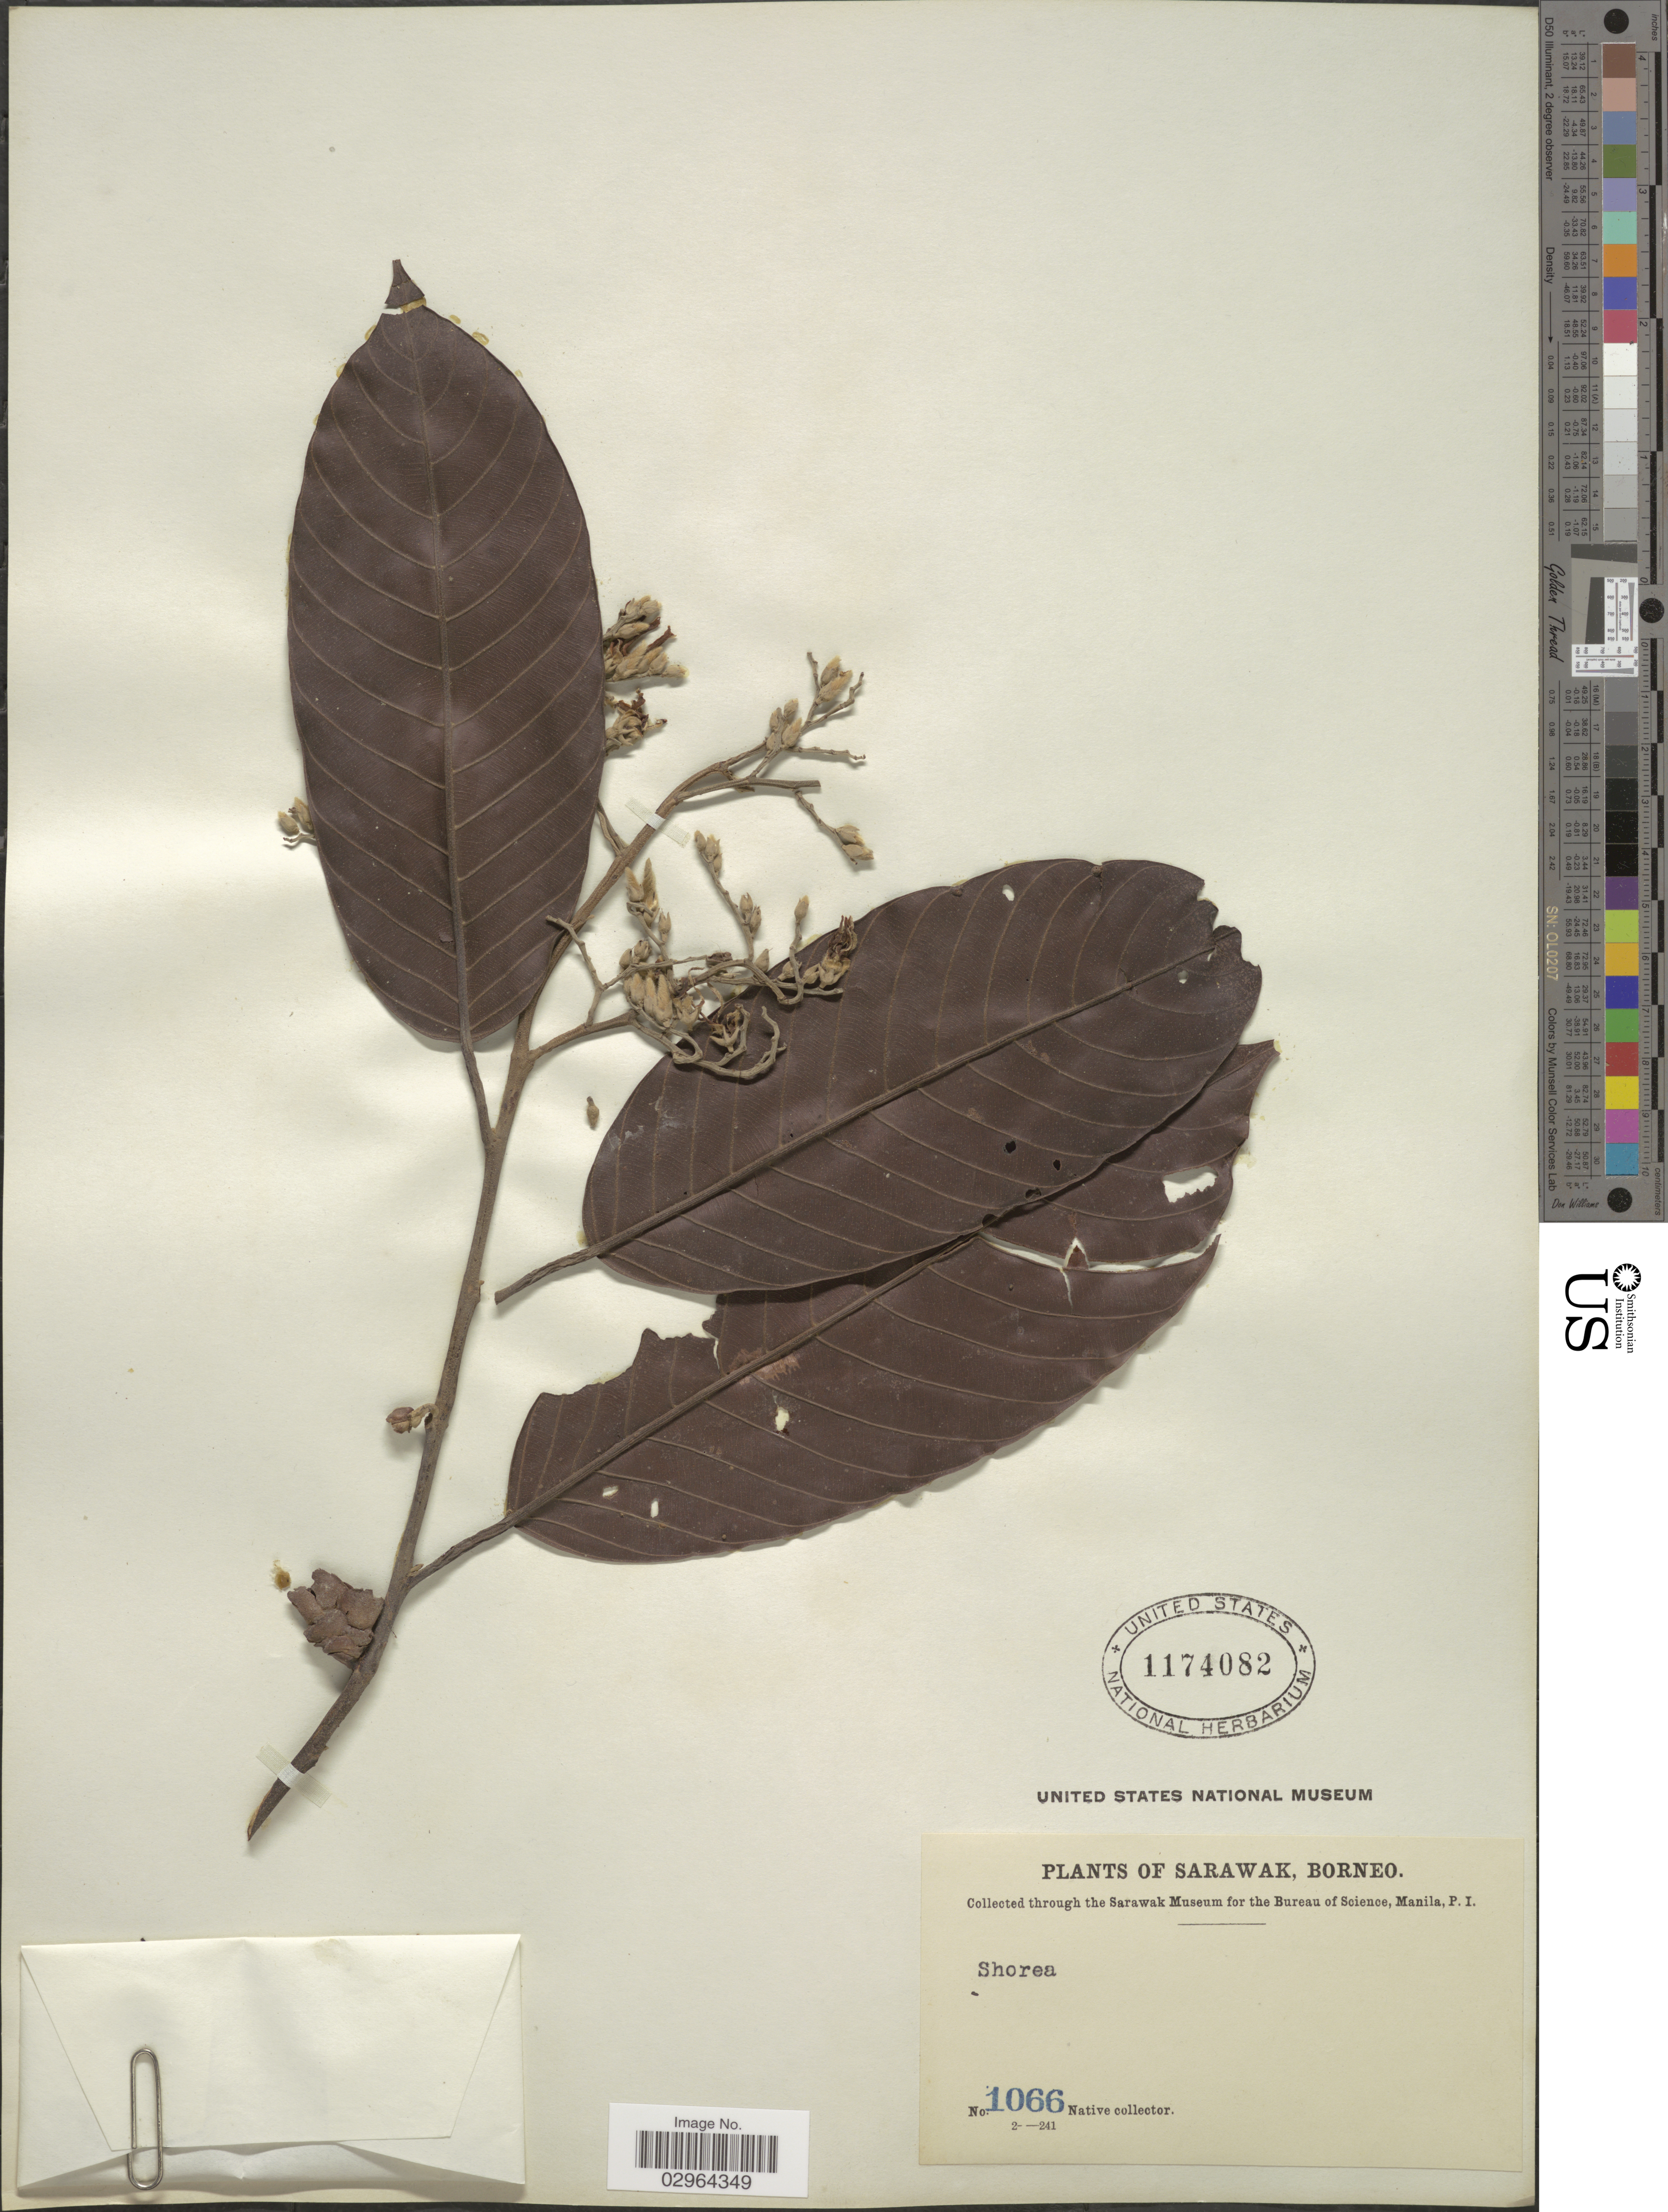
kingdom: Plantae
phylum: Tracheophyta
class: Magnoliopsida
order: Malvales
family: Dipterocarpaceae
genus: Shorea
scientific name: Shorea sp.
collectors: Native collector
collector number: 1066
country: Malaysia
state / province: Sarawak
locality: Borneo.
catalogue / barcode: US 1174082